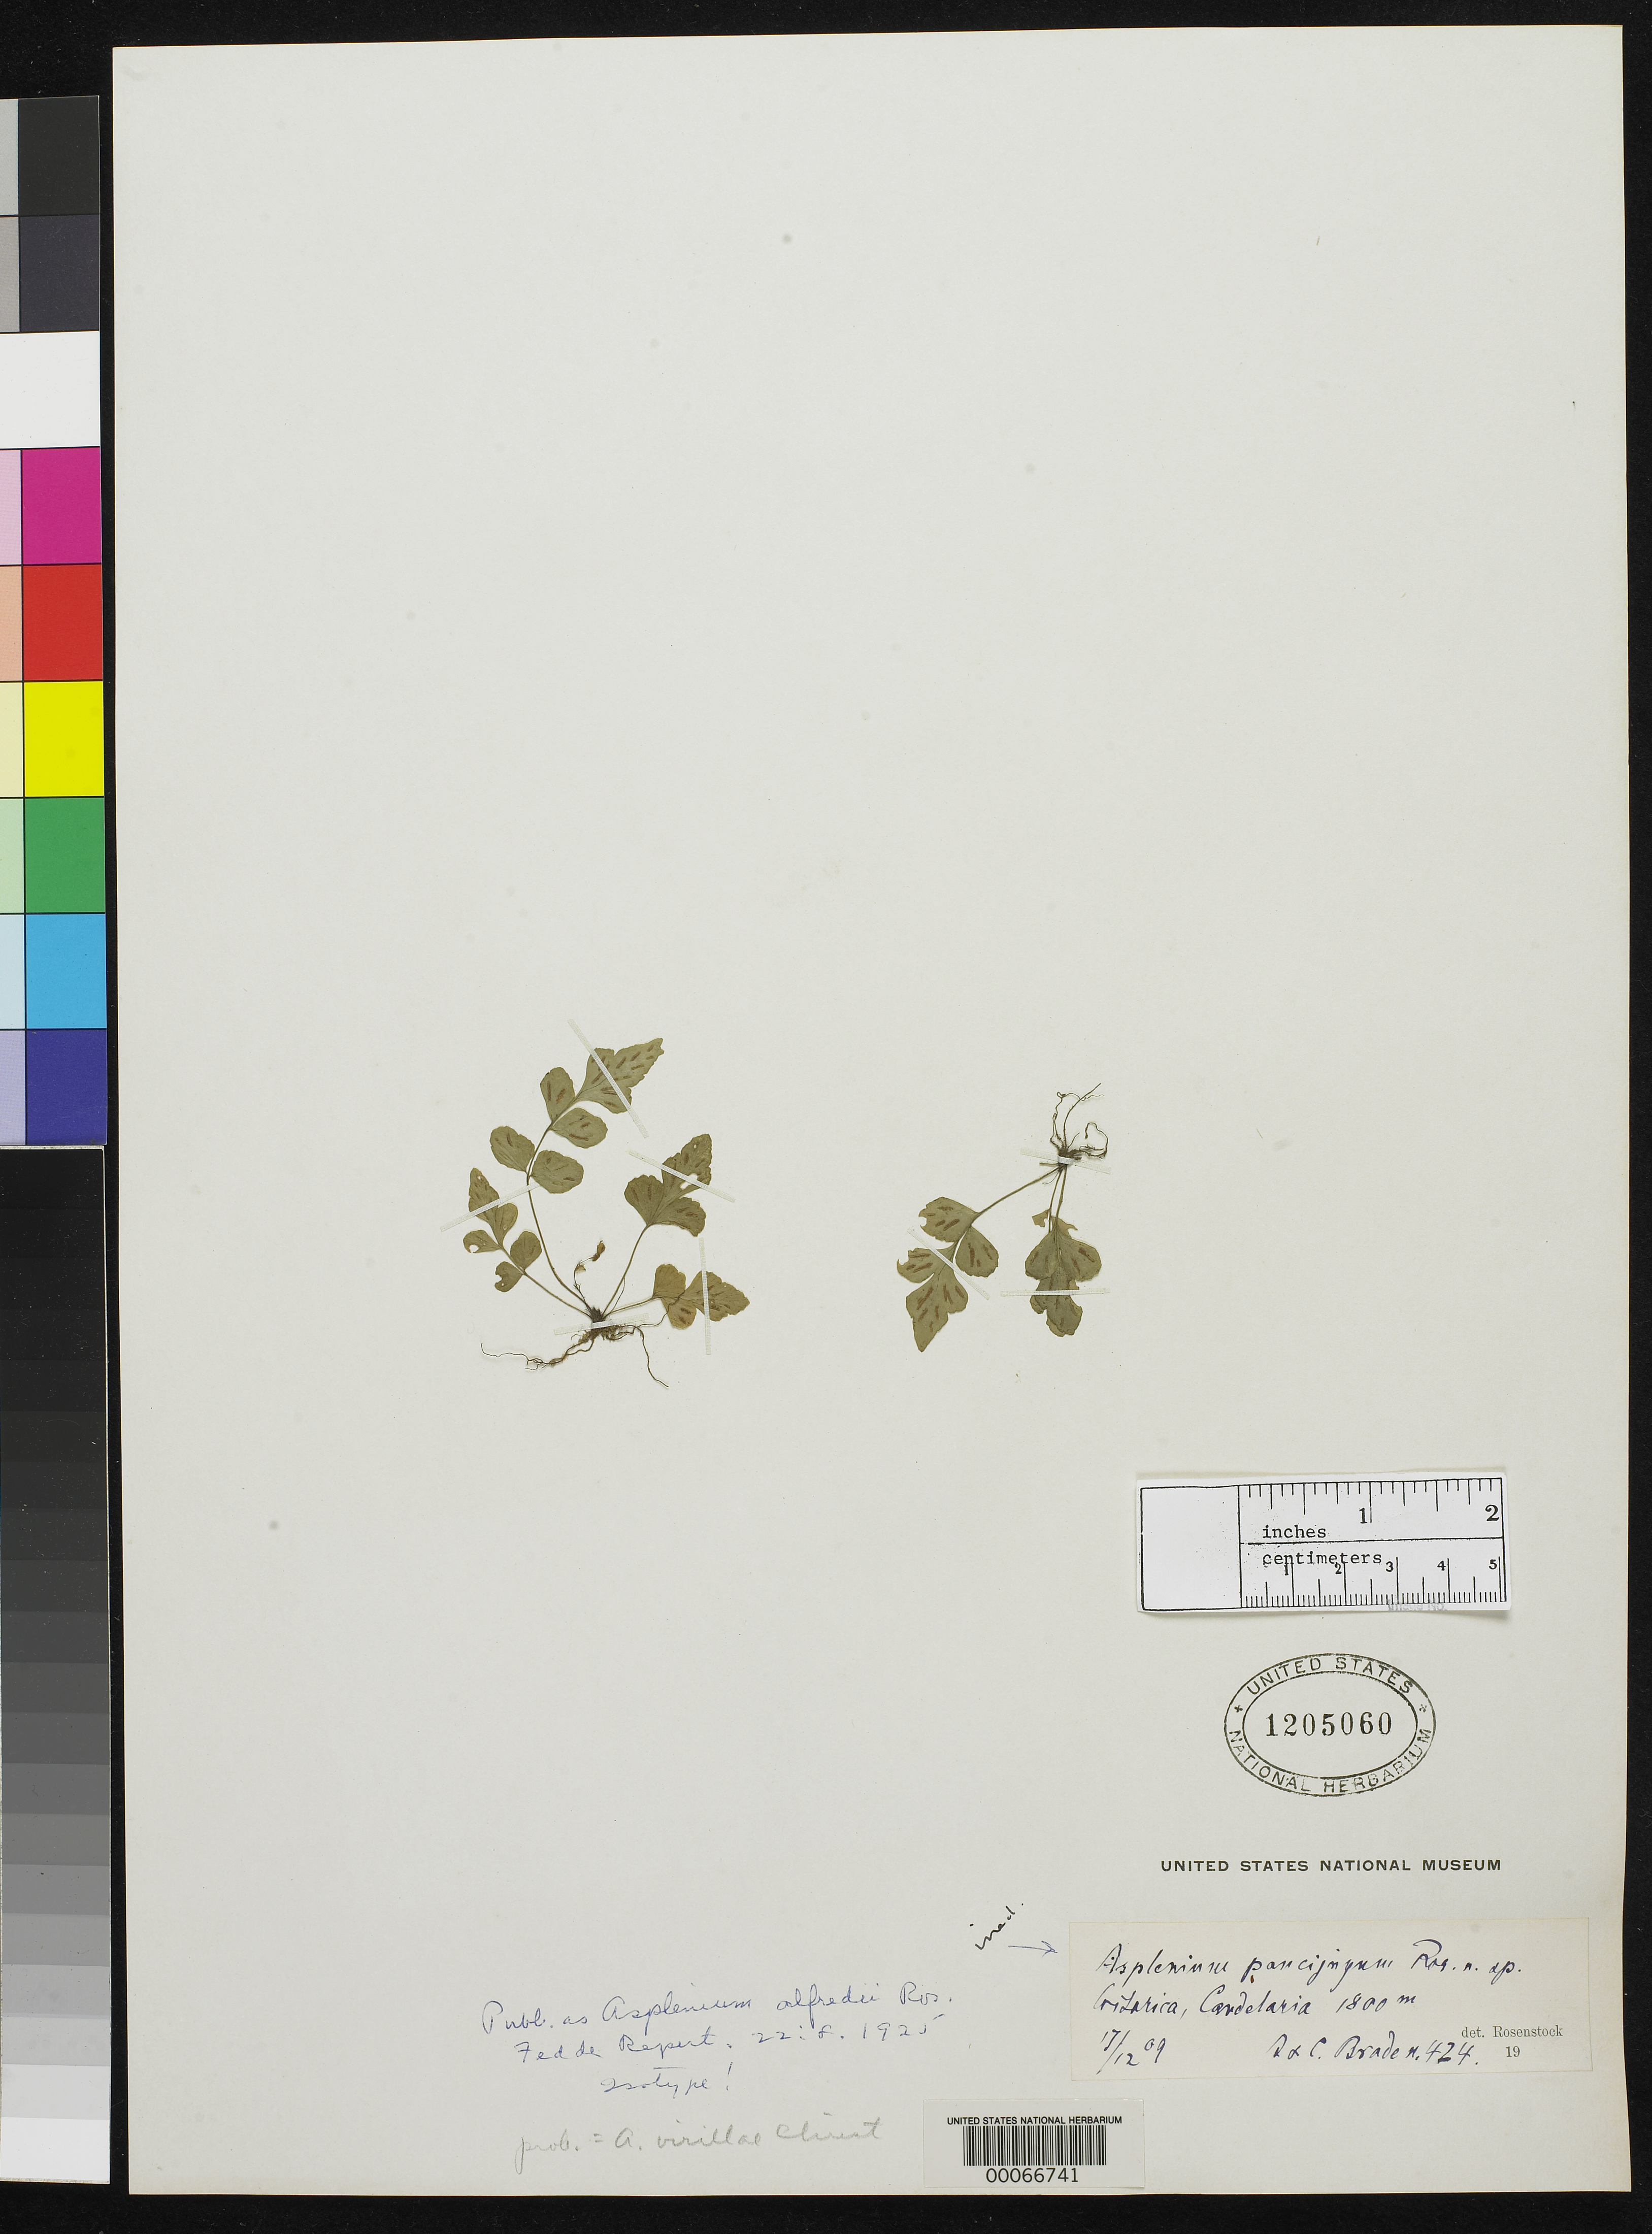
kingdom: Plantae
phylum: Tracheophyta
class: Polypodiopsida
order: Polypodiales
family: Aspleniaceae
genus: Asplenium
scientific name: Asplenium alfredii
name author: Rosenst.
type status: Isotype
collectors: A. Brade & A. C. Brade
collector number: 424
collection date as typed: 17 Dec 1909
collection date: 1909-12-17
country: Costa Rica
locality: Candelaria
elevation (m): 1800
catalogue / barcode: US 1205060